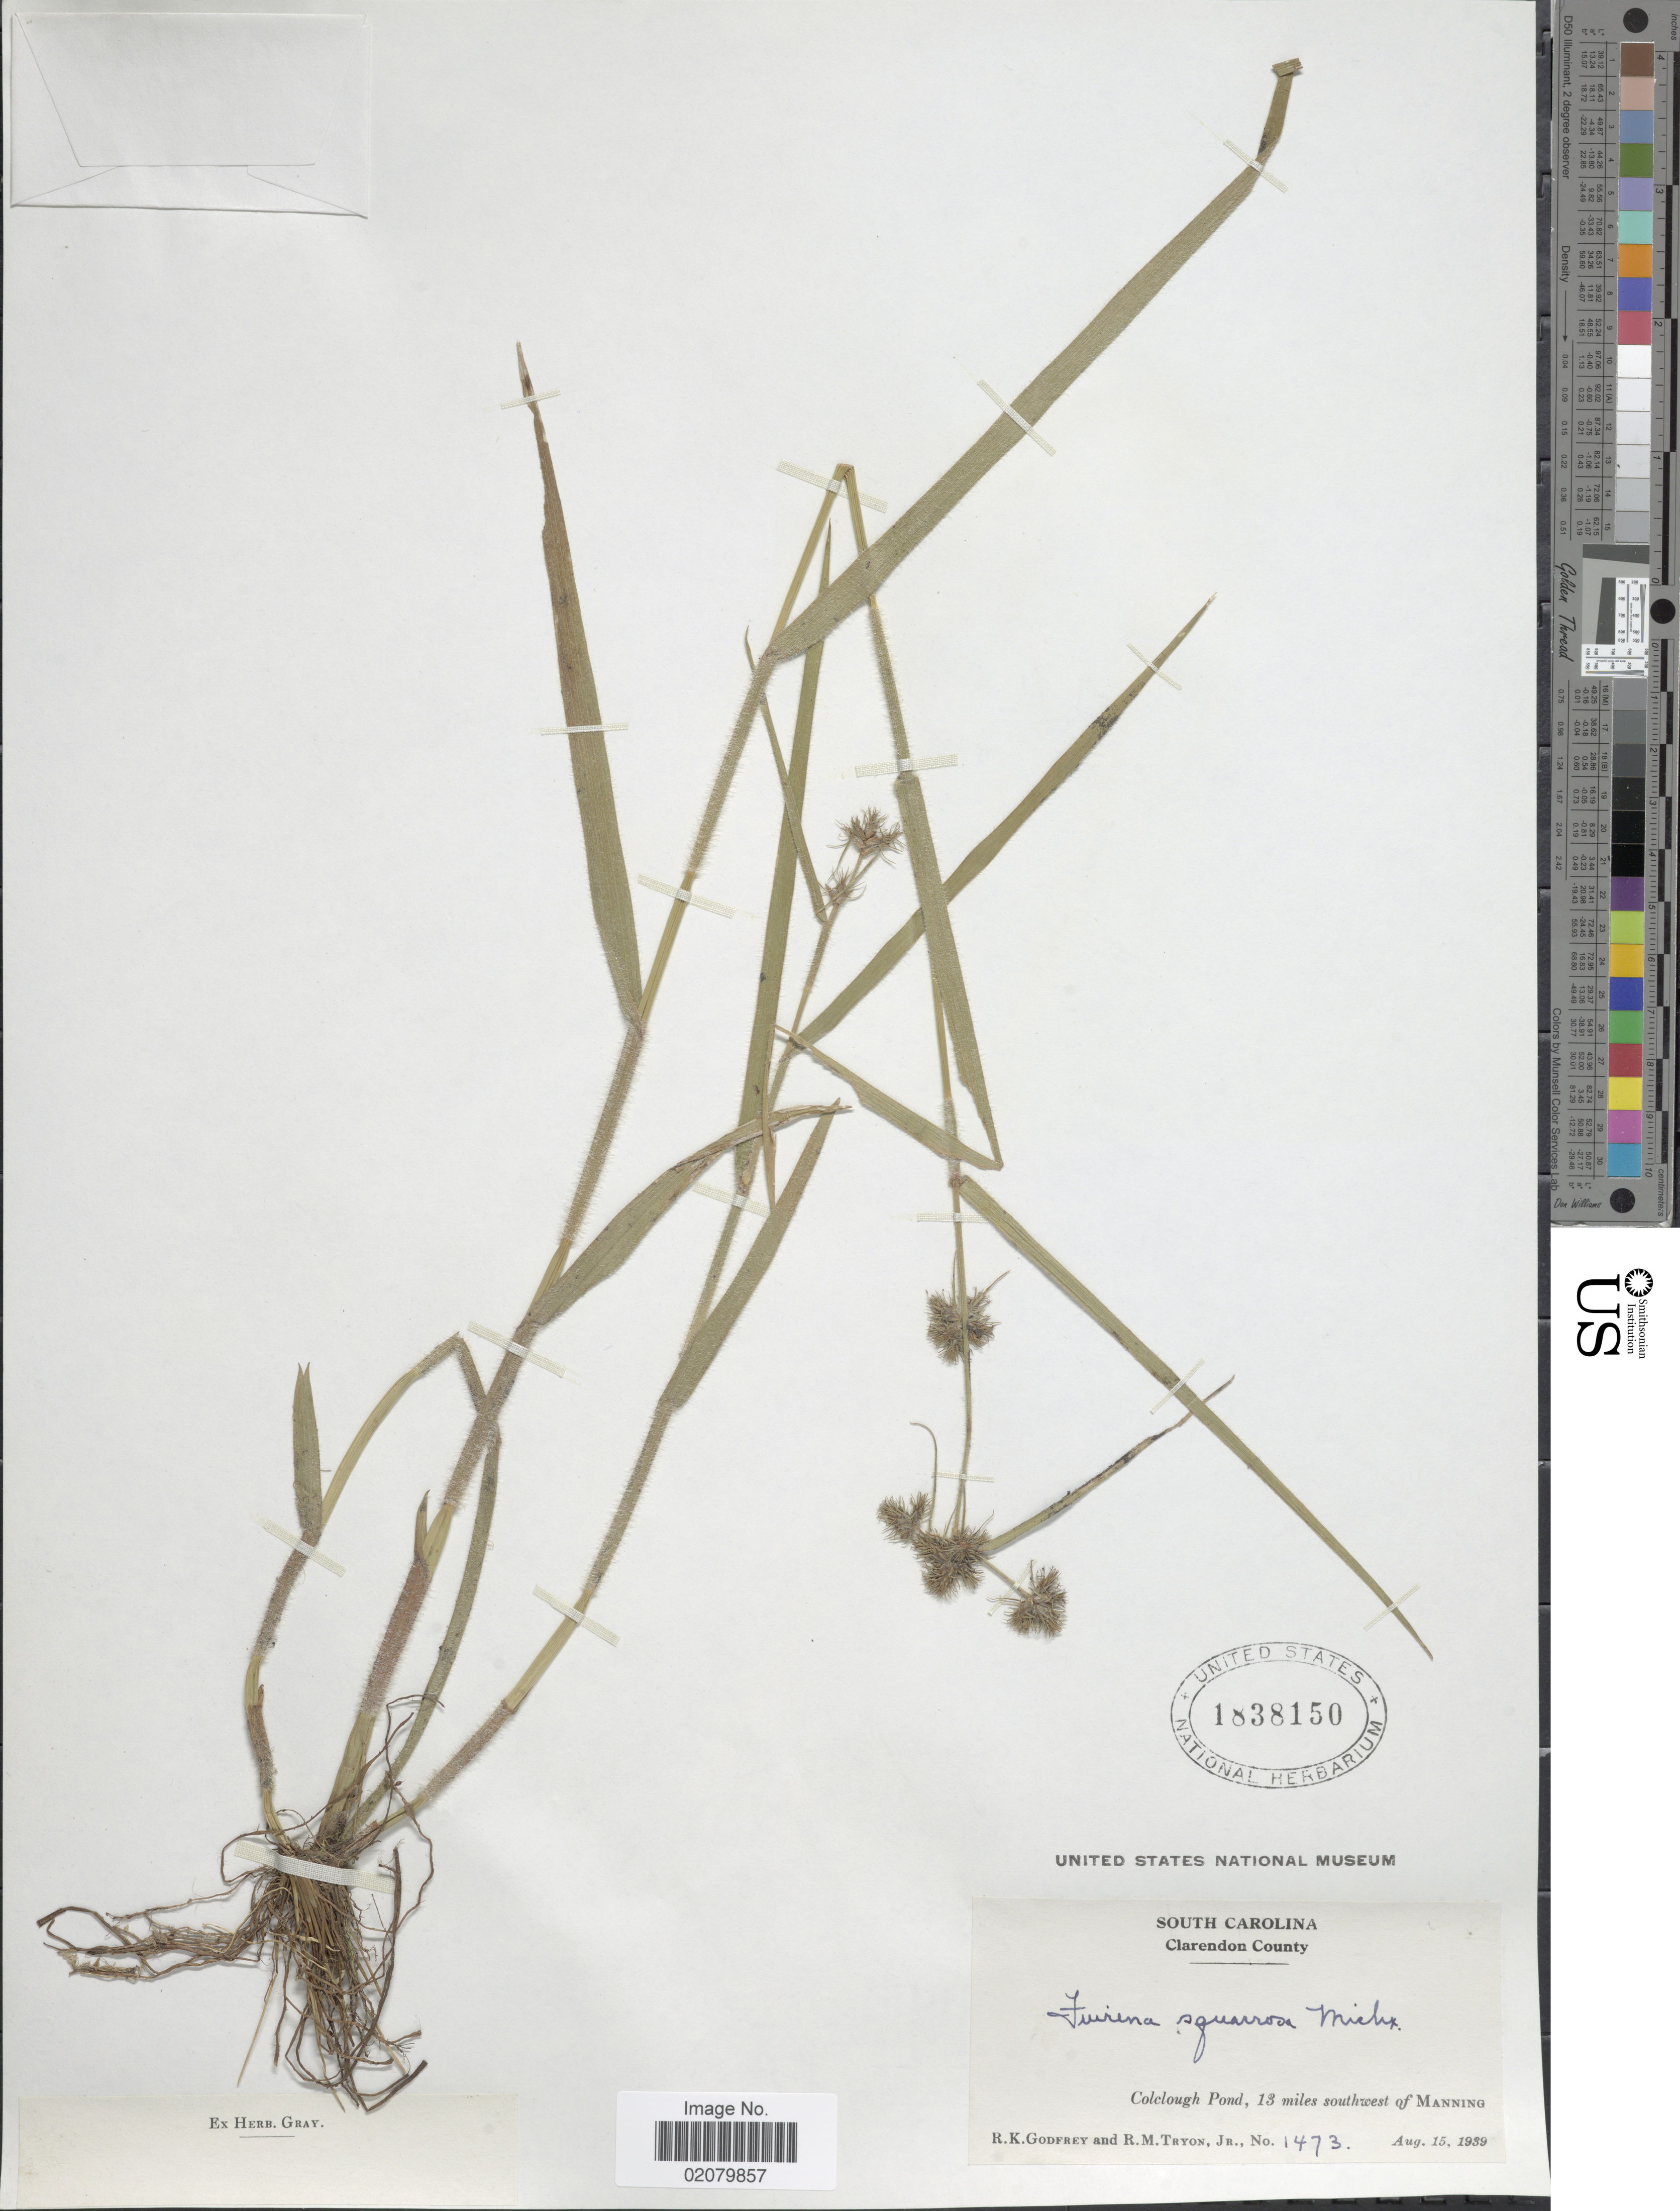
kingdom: Plantae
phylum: Tracheophyta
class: Liliopsida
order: Poales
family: Cyperaceae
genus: Fuirena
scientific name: Fuirena squarrosa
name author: Michx.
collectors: R. K. Godfrey & R. M. Tryon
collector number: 1473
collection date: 1939-08-15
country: United States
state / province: South Carolina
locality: Calerndon County, Colclough Pond, 13 miles southwest of Manning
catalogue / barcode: US 1838150